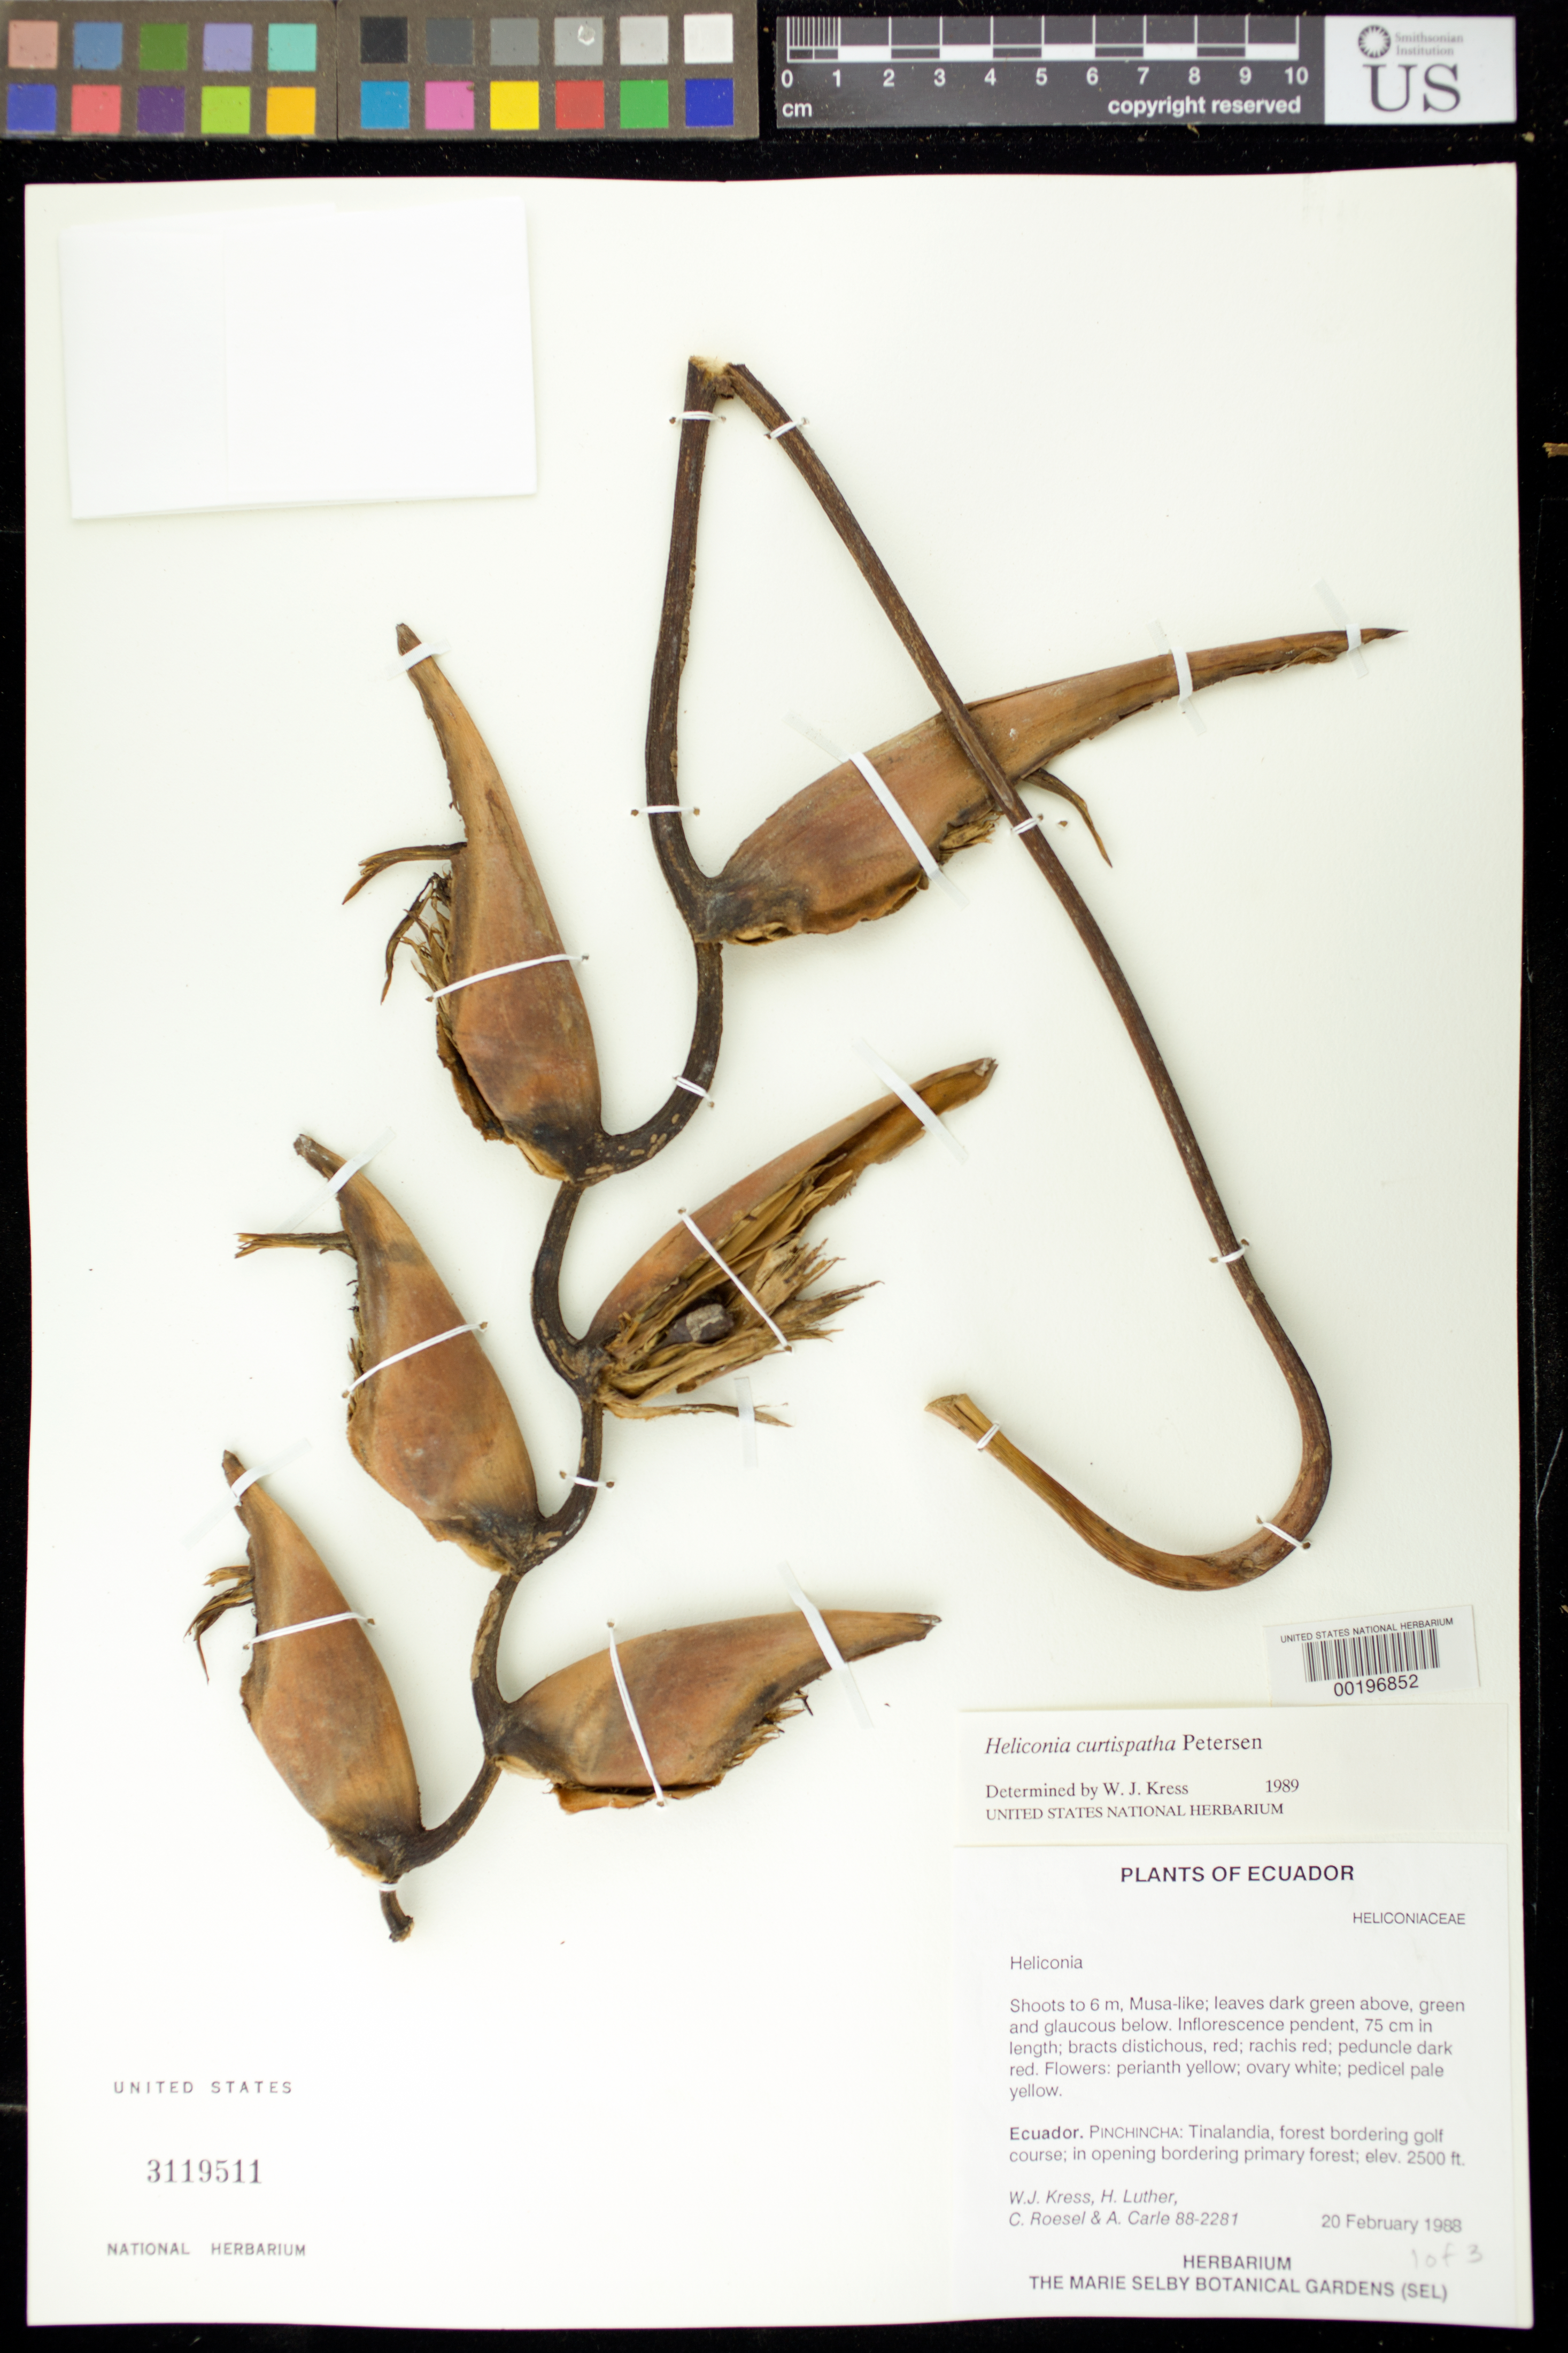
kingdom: Plantae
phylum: Tracheophyta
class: Liliopsida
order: Zingiberales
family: Heliconiaceae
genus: Heliconia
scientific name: Heliconia curtispatha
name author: Petersen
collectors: W. J. Kress, Harry E. Luther, C. S. Roesel & A. Carle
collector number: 88-2281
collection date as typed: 20 Feb 1988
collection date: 1988-02-20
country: Ecuador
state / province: Pichincha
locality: Tinalandia, forest bordering golf course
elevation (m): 762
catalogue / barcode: US 3119511